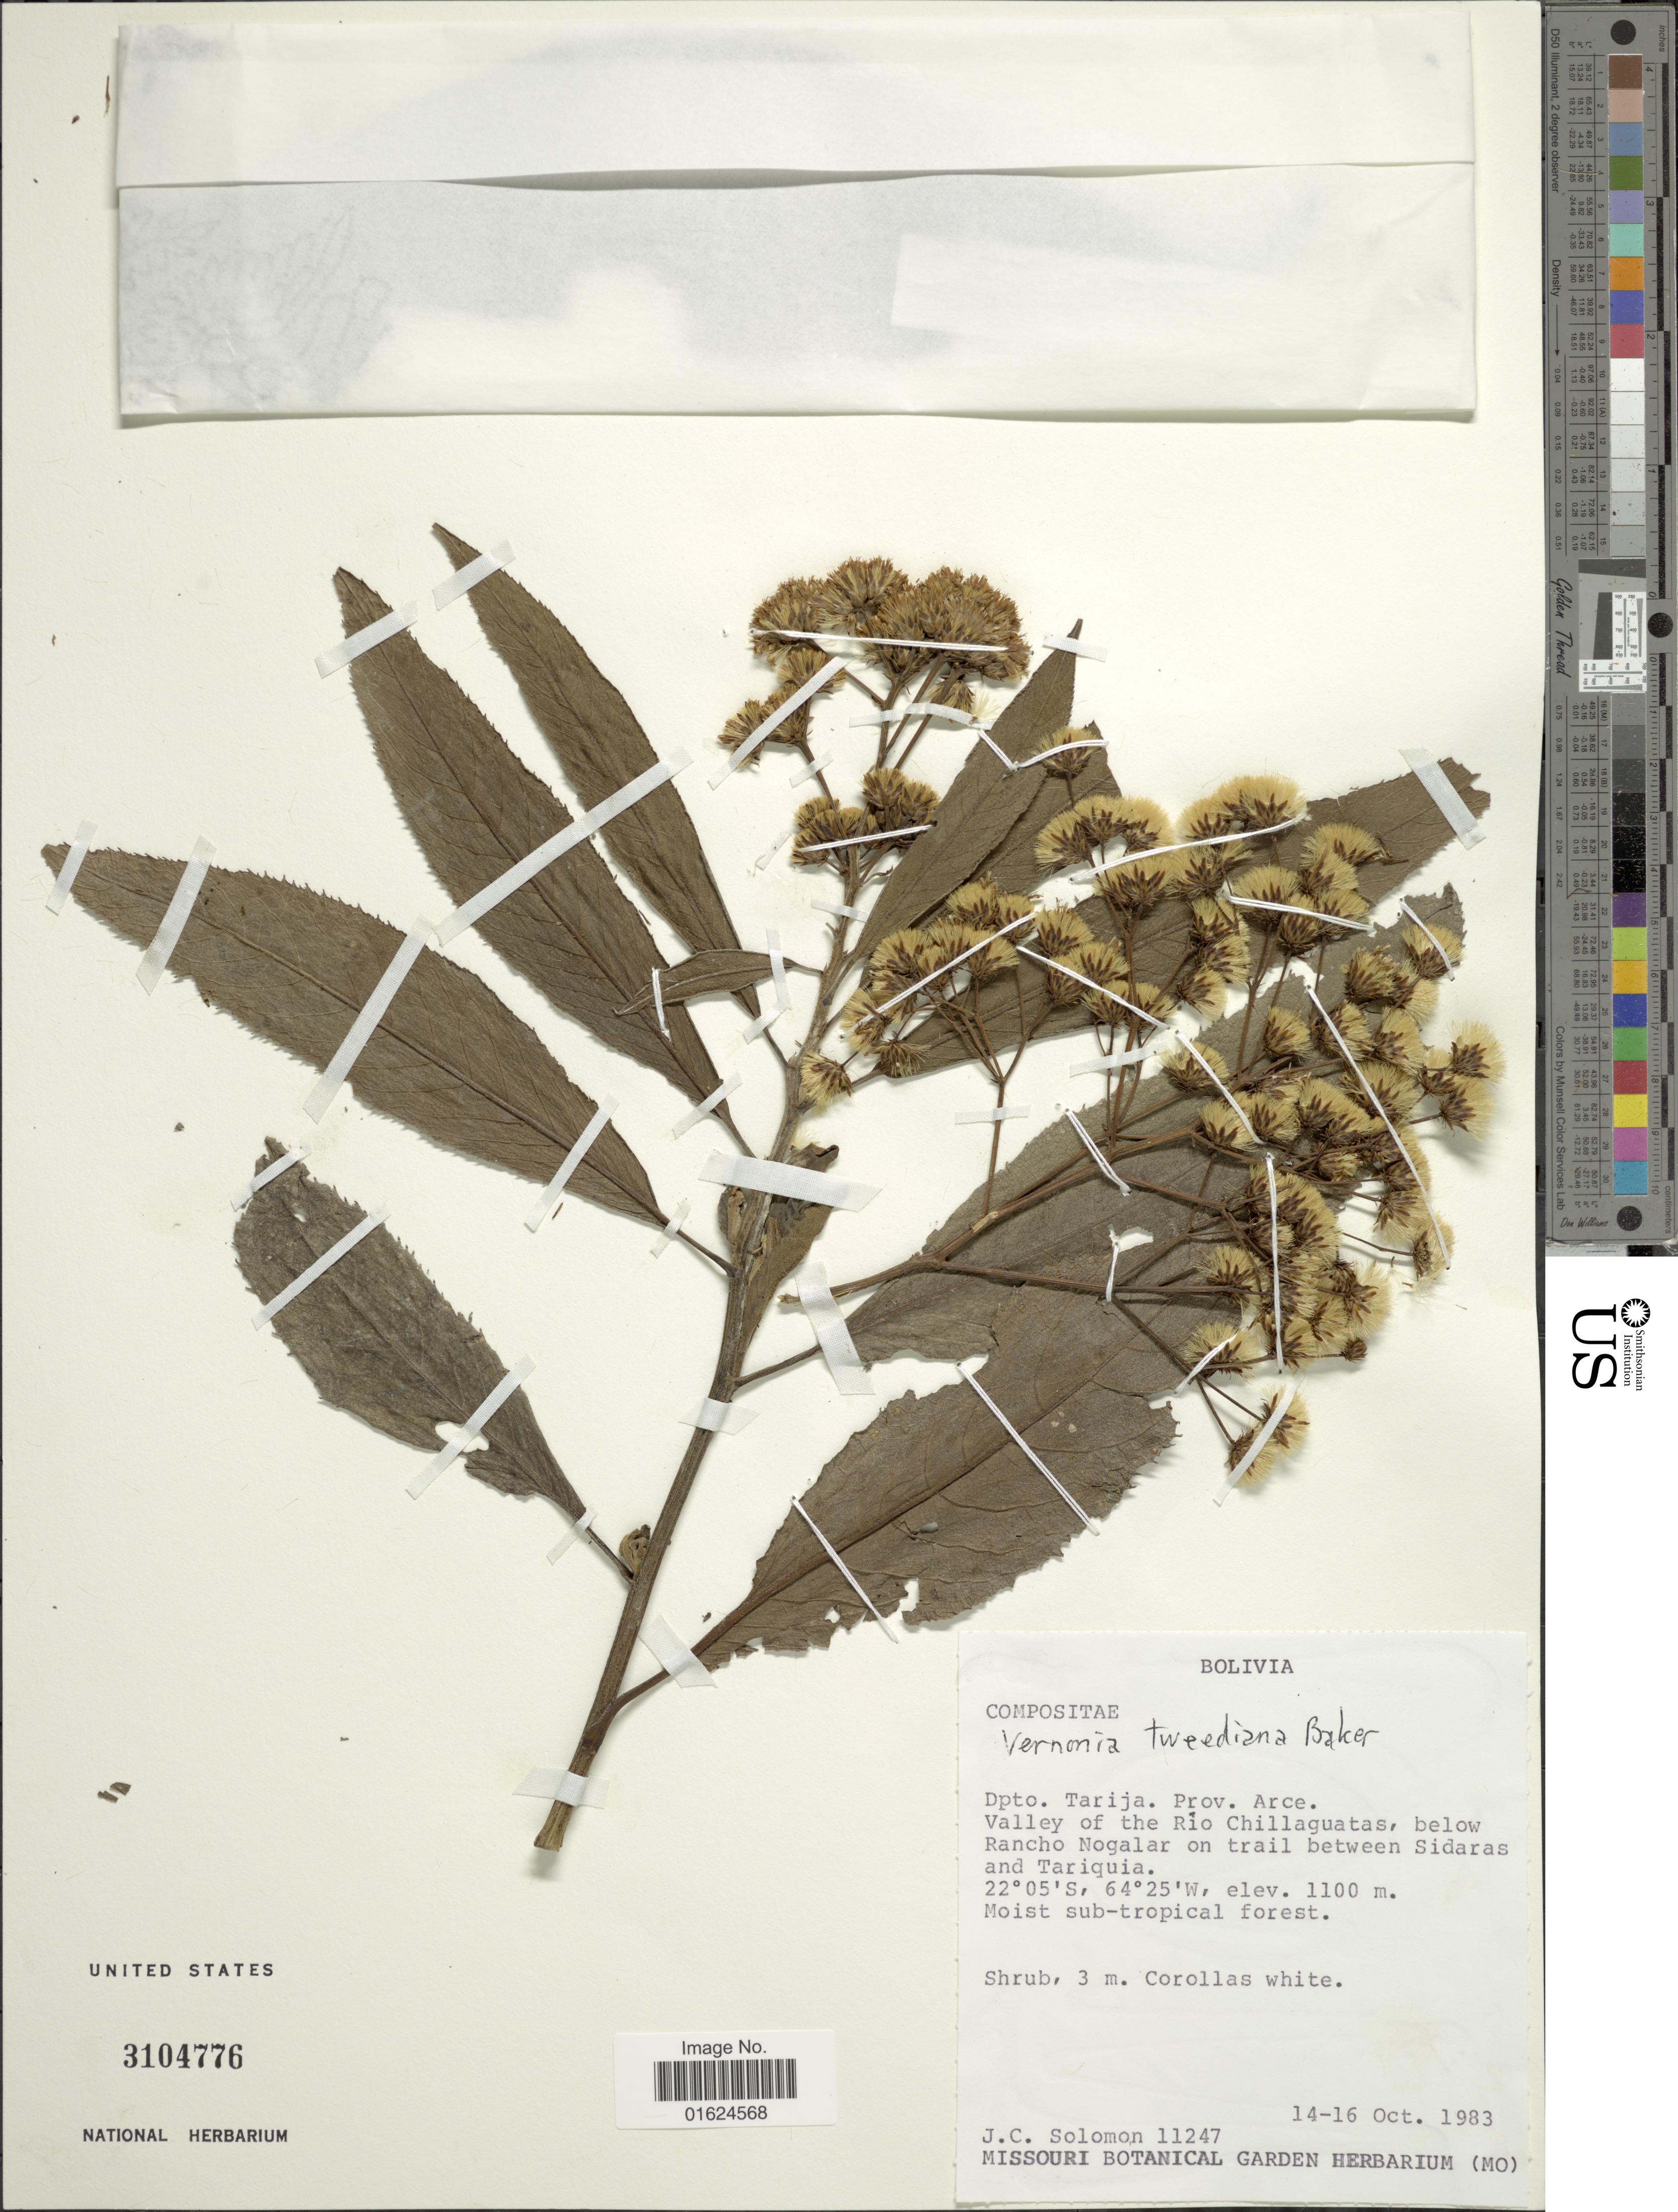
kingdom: Plantae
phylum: Tracheophyta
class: Magnoliopsida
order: Asterales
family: Asteraceae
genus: Vernonanthura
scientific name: Vernonanthura pinguis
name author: (Griseb.) H. Rob.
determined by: Renon, Polla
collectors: J. C. Solomon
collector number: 11247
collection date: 1983-10-14/1983-10-16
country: Bolivia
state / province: Tarija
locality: Dpto. Tarija. Prov. Arce. Valley of the Río Chillaguatas, below Rancho Nogalar on trail between Sidaras and Tariquia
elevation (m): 1100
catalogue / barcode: US 3104776